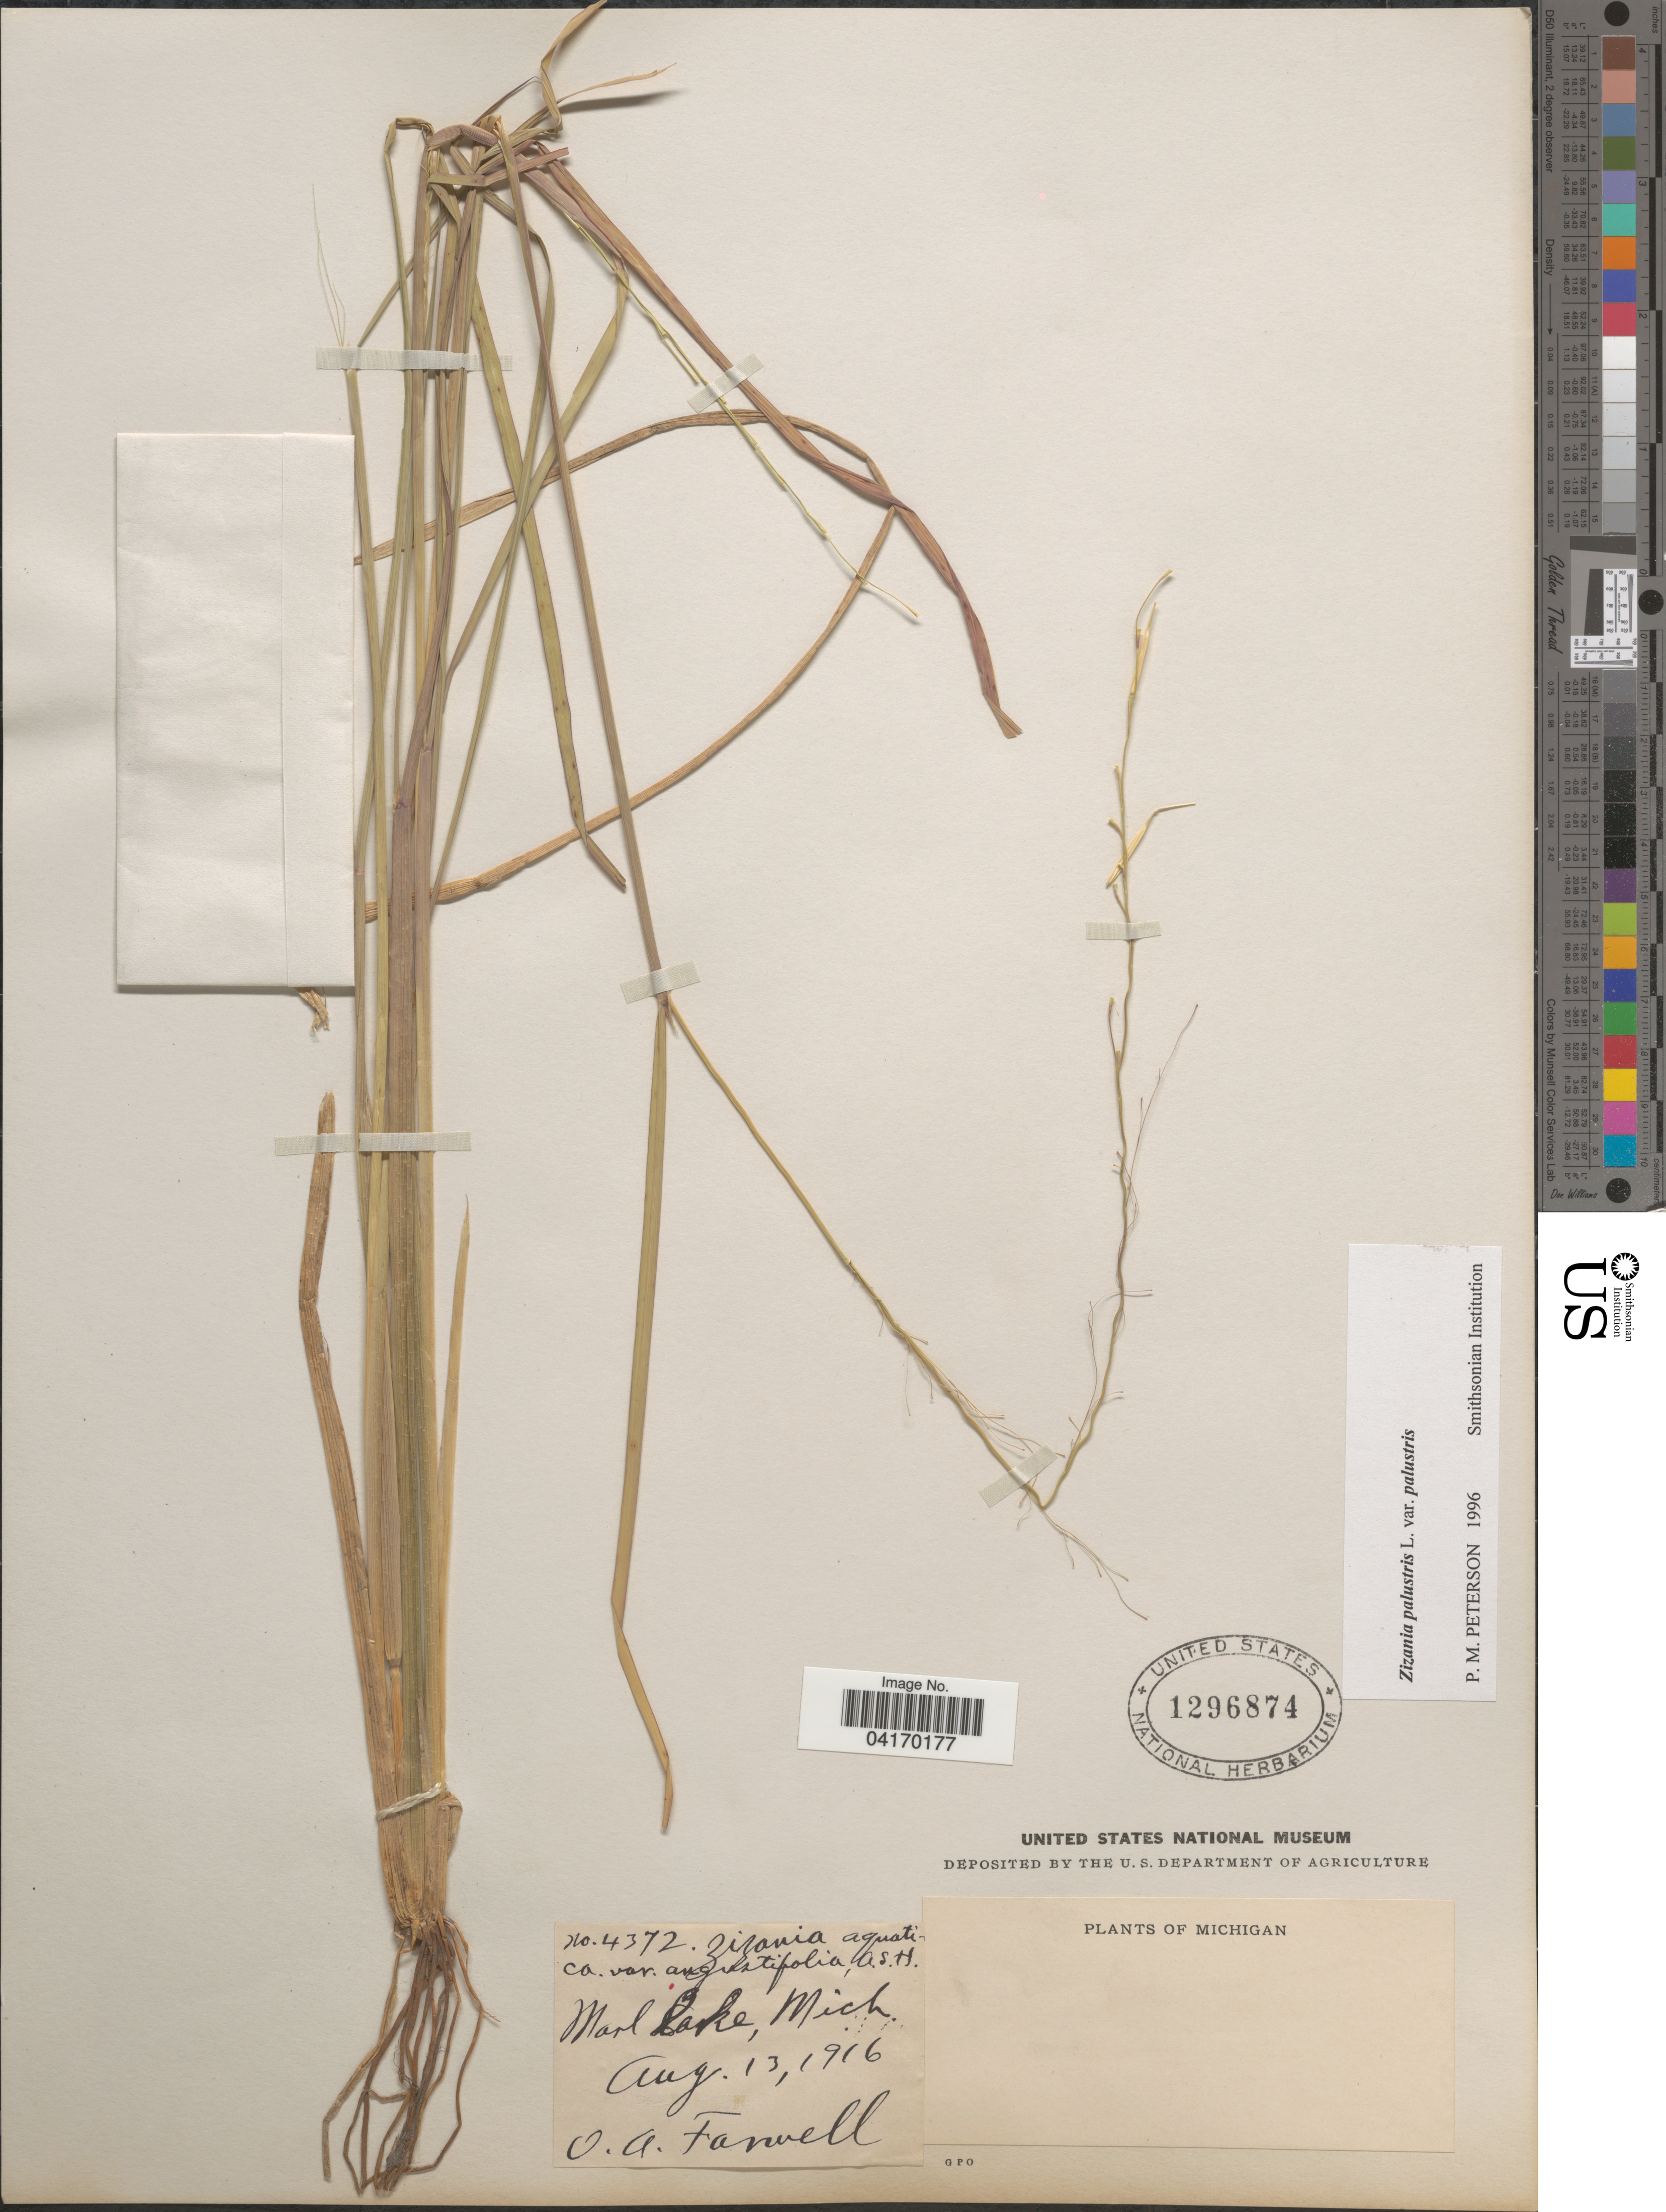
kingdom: Plantae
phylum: Tracheophyta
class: Liliopsida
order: Poales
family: Poaceae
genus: Zizania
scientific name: Zizania palustris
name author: L.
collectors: O. Farwell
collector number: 4372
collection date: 1916-08-13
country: United States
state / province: Michigan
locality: Marl lake.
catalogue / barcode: US 1296874